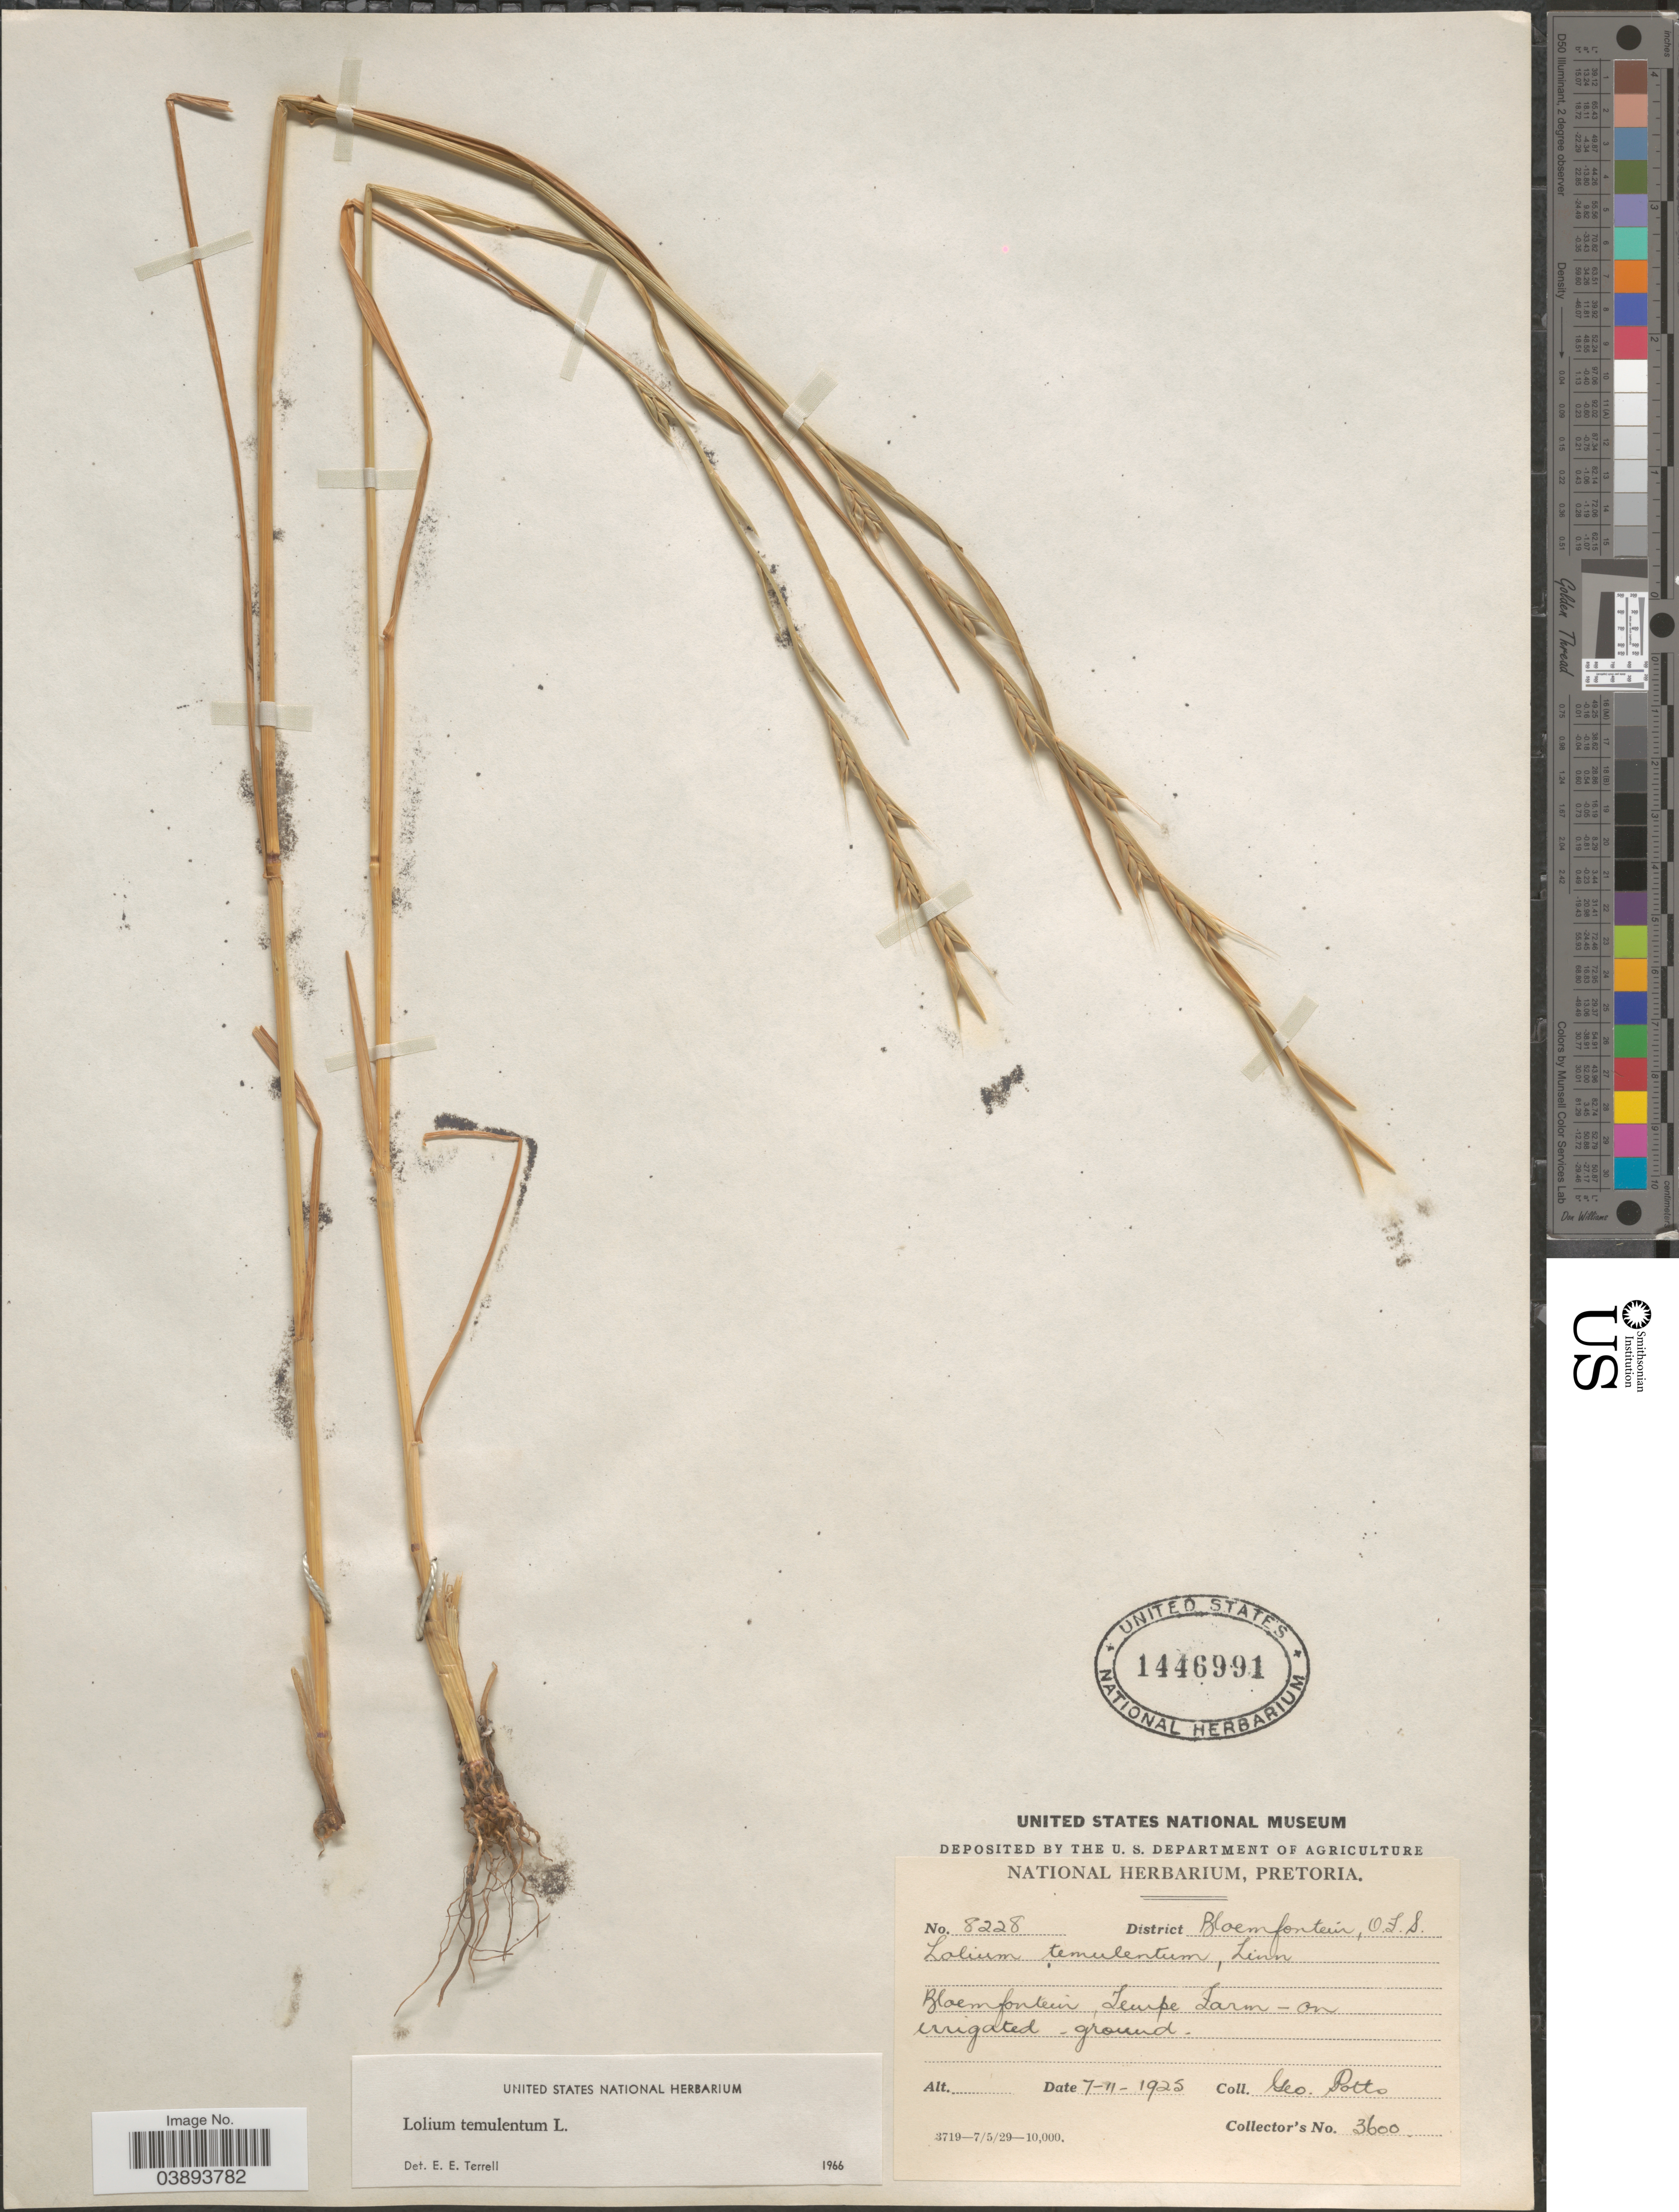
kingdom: Plantae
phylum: Tracheophyta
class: Liliopsida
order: Poales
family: Poaceae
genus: Lolium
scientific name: Lolium temulentum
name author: L.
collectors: G. Potts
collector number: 3600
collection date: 1925-11-07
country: South Africa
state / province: Free State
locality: District Bloemfontein, O.F.S. Bloemfontein, Tempe Farm.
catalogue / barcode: US 1446991